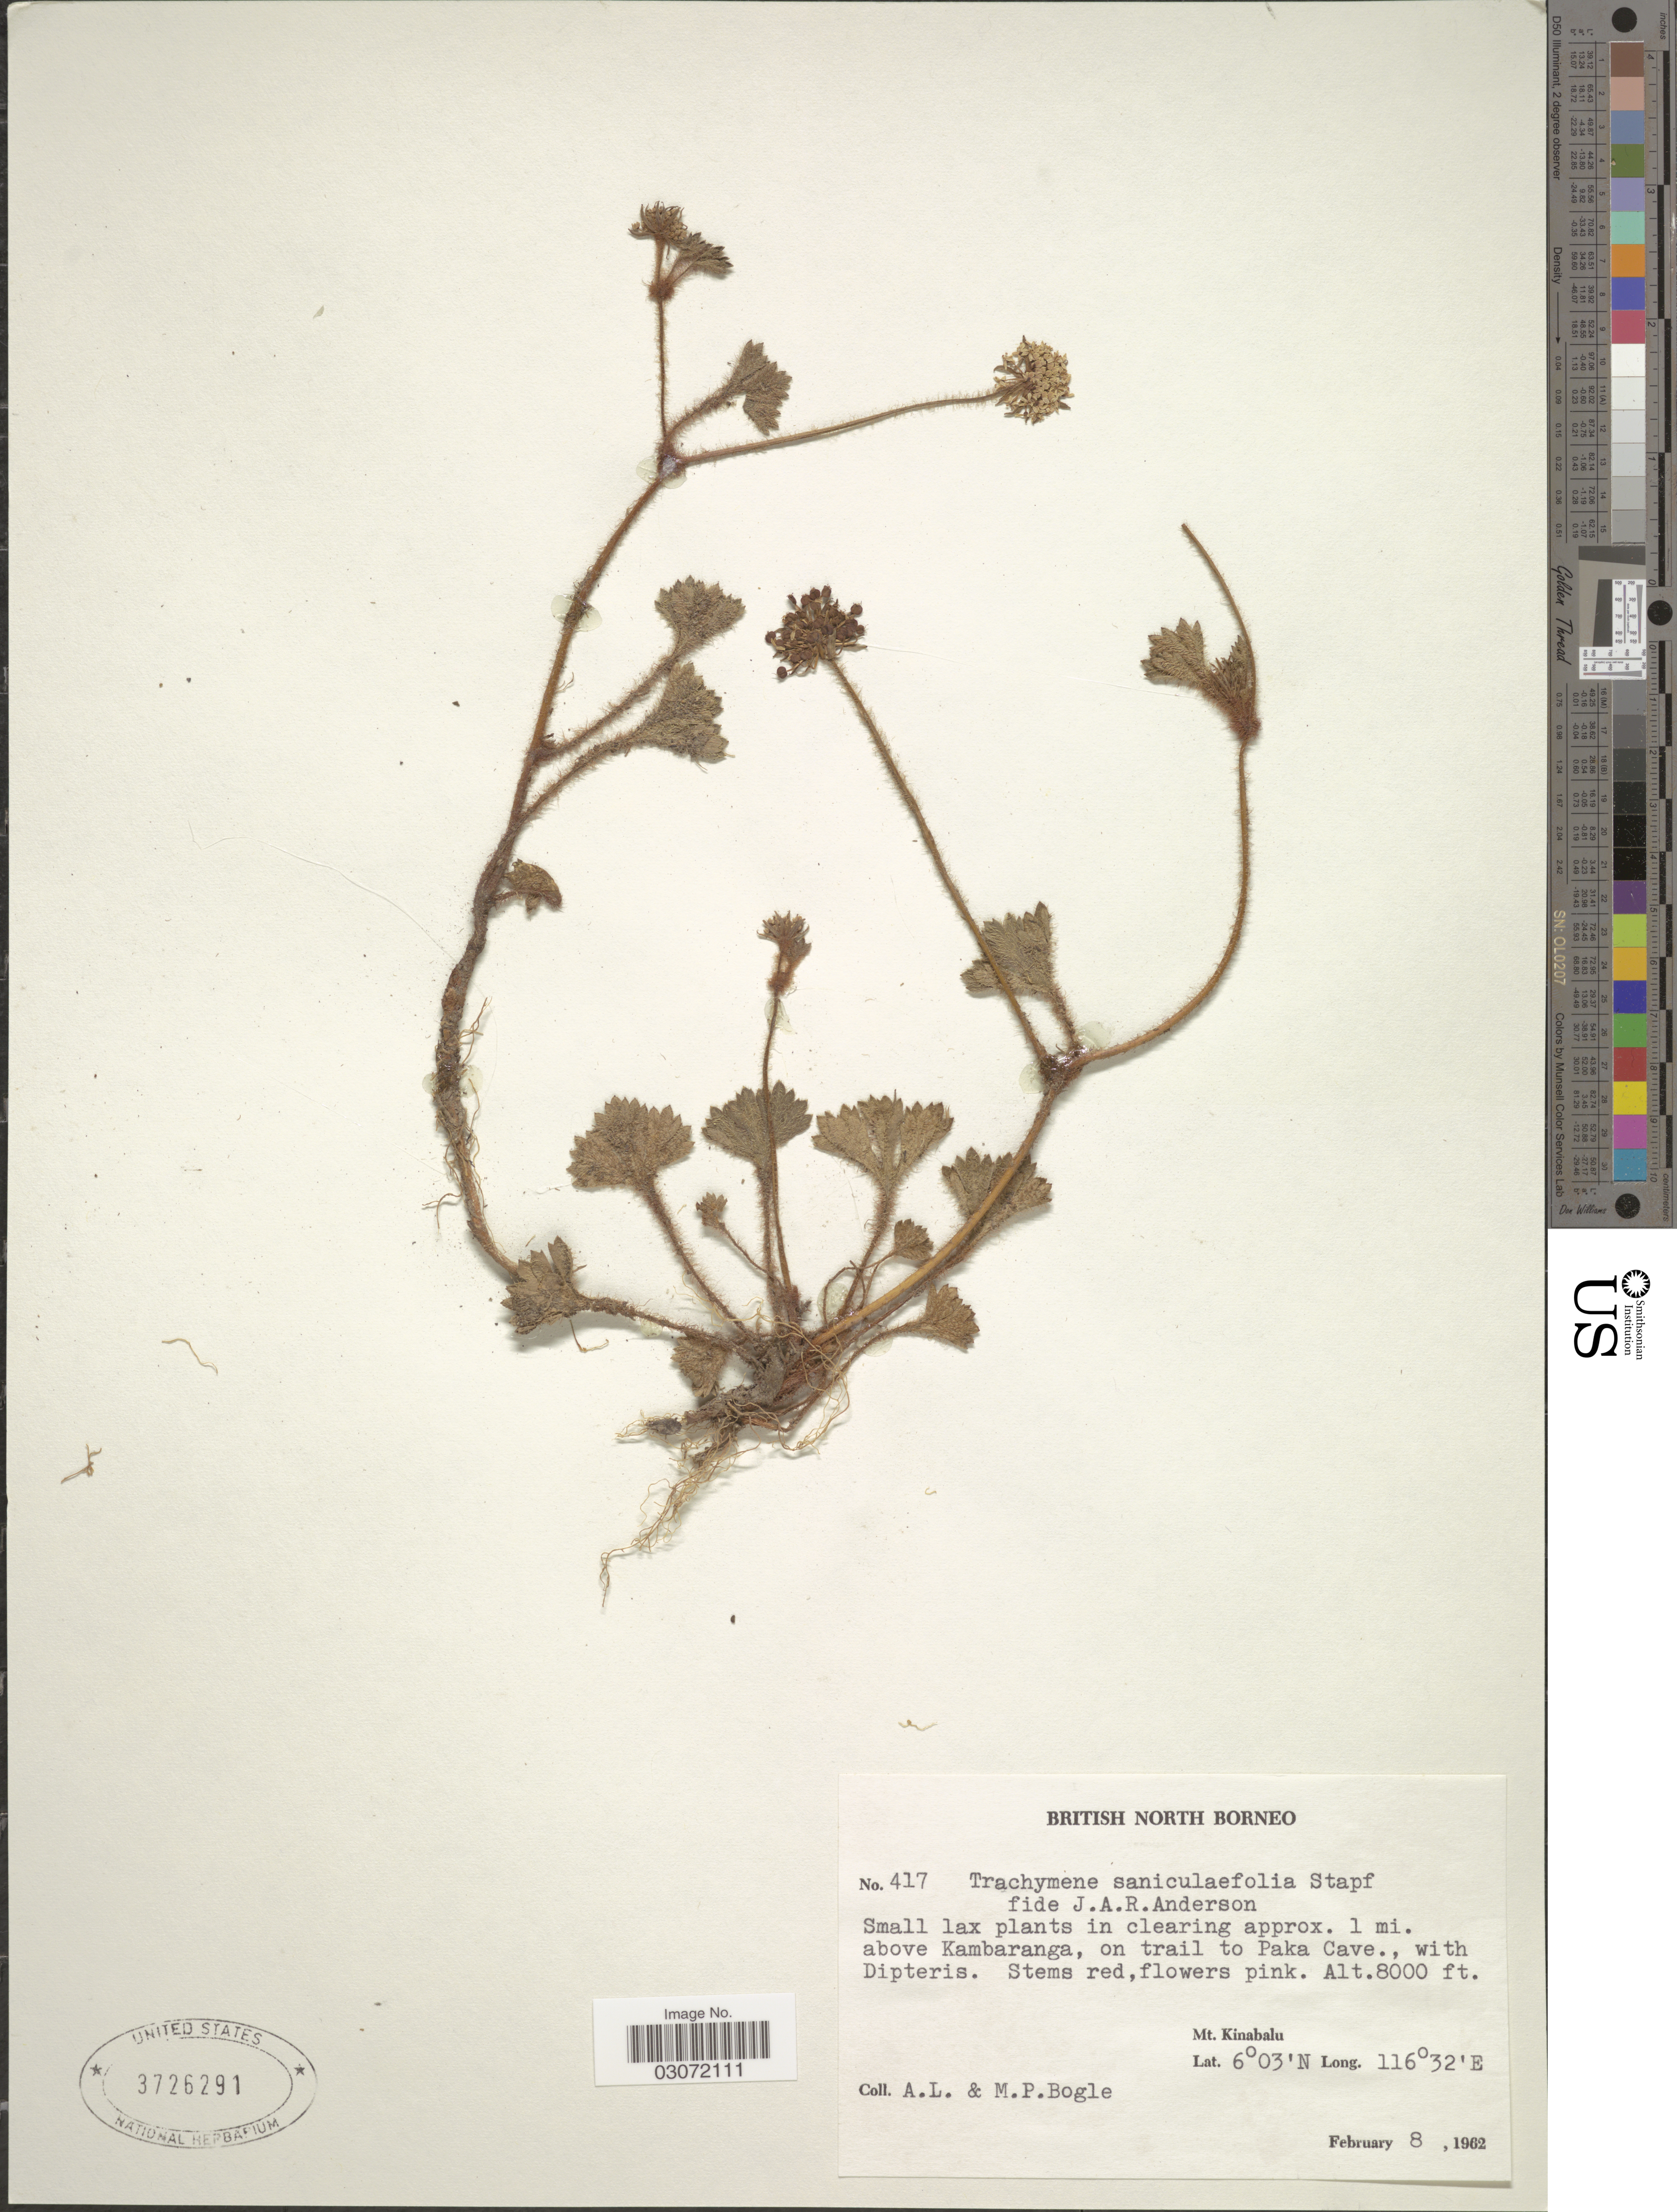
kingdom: Plantae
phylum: Tracheophyta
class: Magnoliopsida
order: Apiales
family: Araliaceae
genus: Trachymene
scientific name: Trachymene saniculaefolia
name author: Stapf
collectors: Bogle, A.L. & M. Bogle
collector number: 417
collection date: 1962-02-08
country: Malaysia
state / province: Sabah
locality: British North Borneo. 1 mi. above Kambaranga, on trail to Paka Cave. Mt. Kinabalu.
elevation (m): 2438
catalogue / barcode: US 3726291